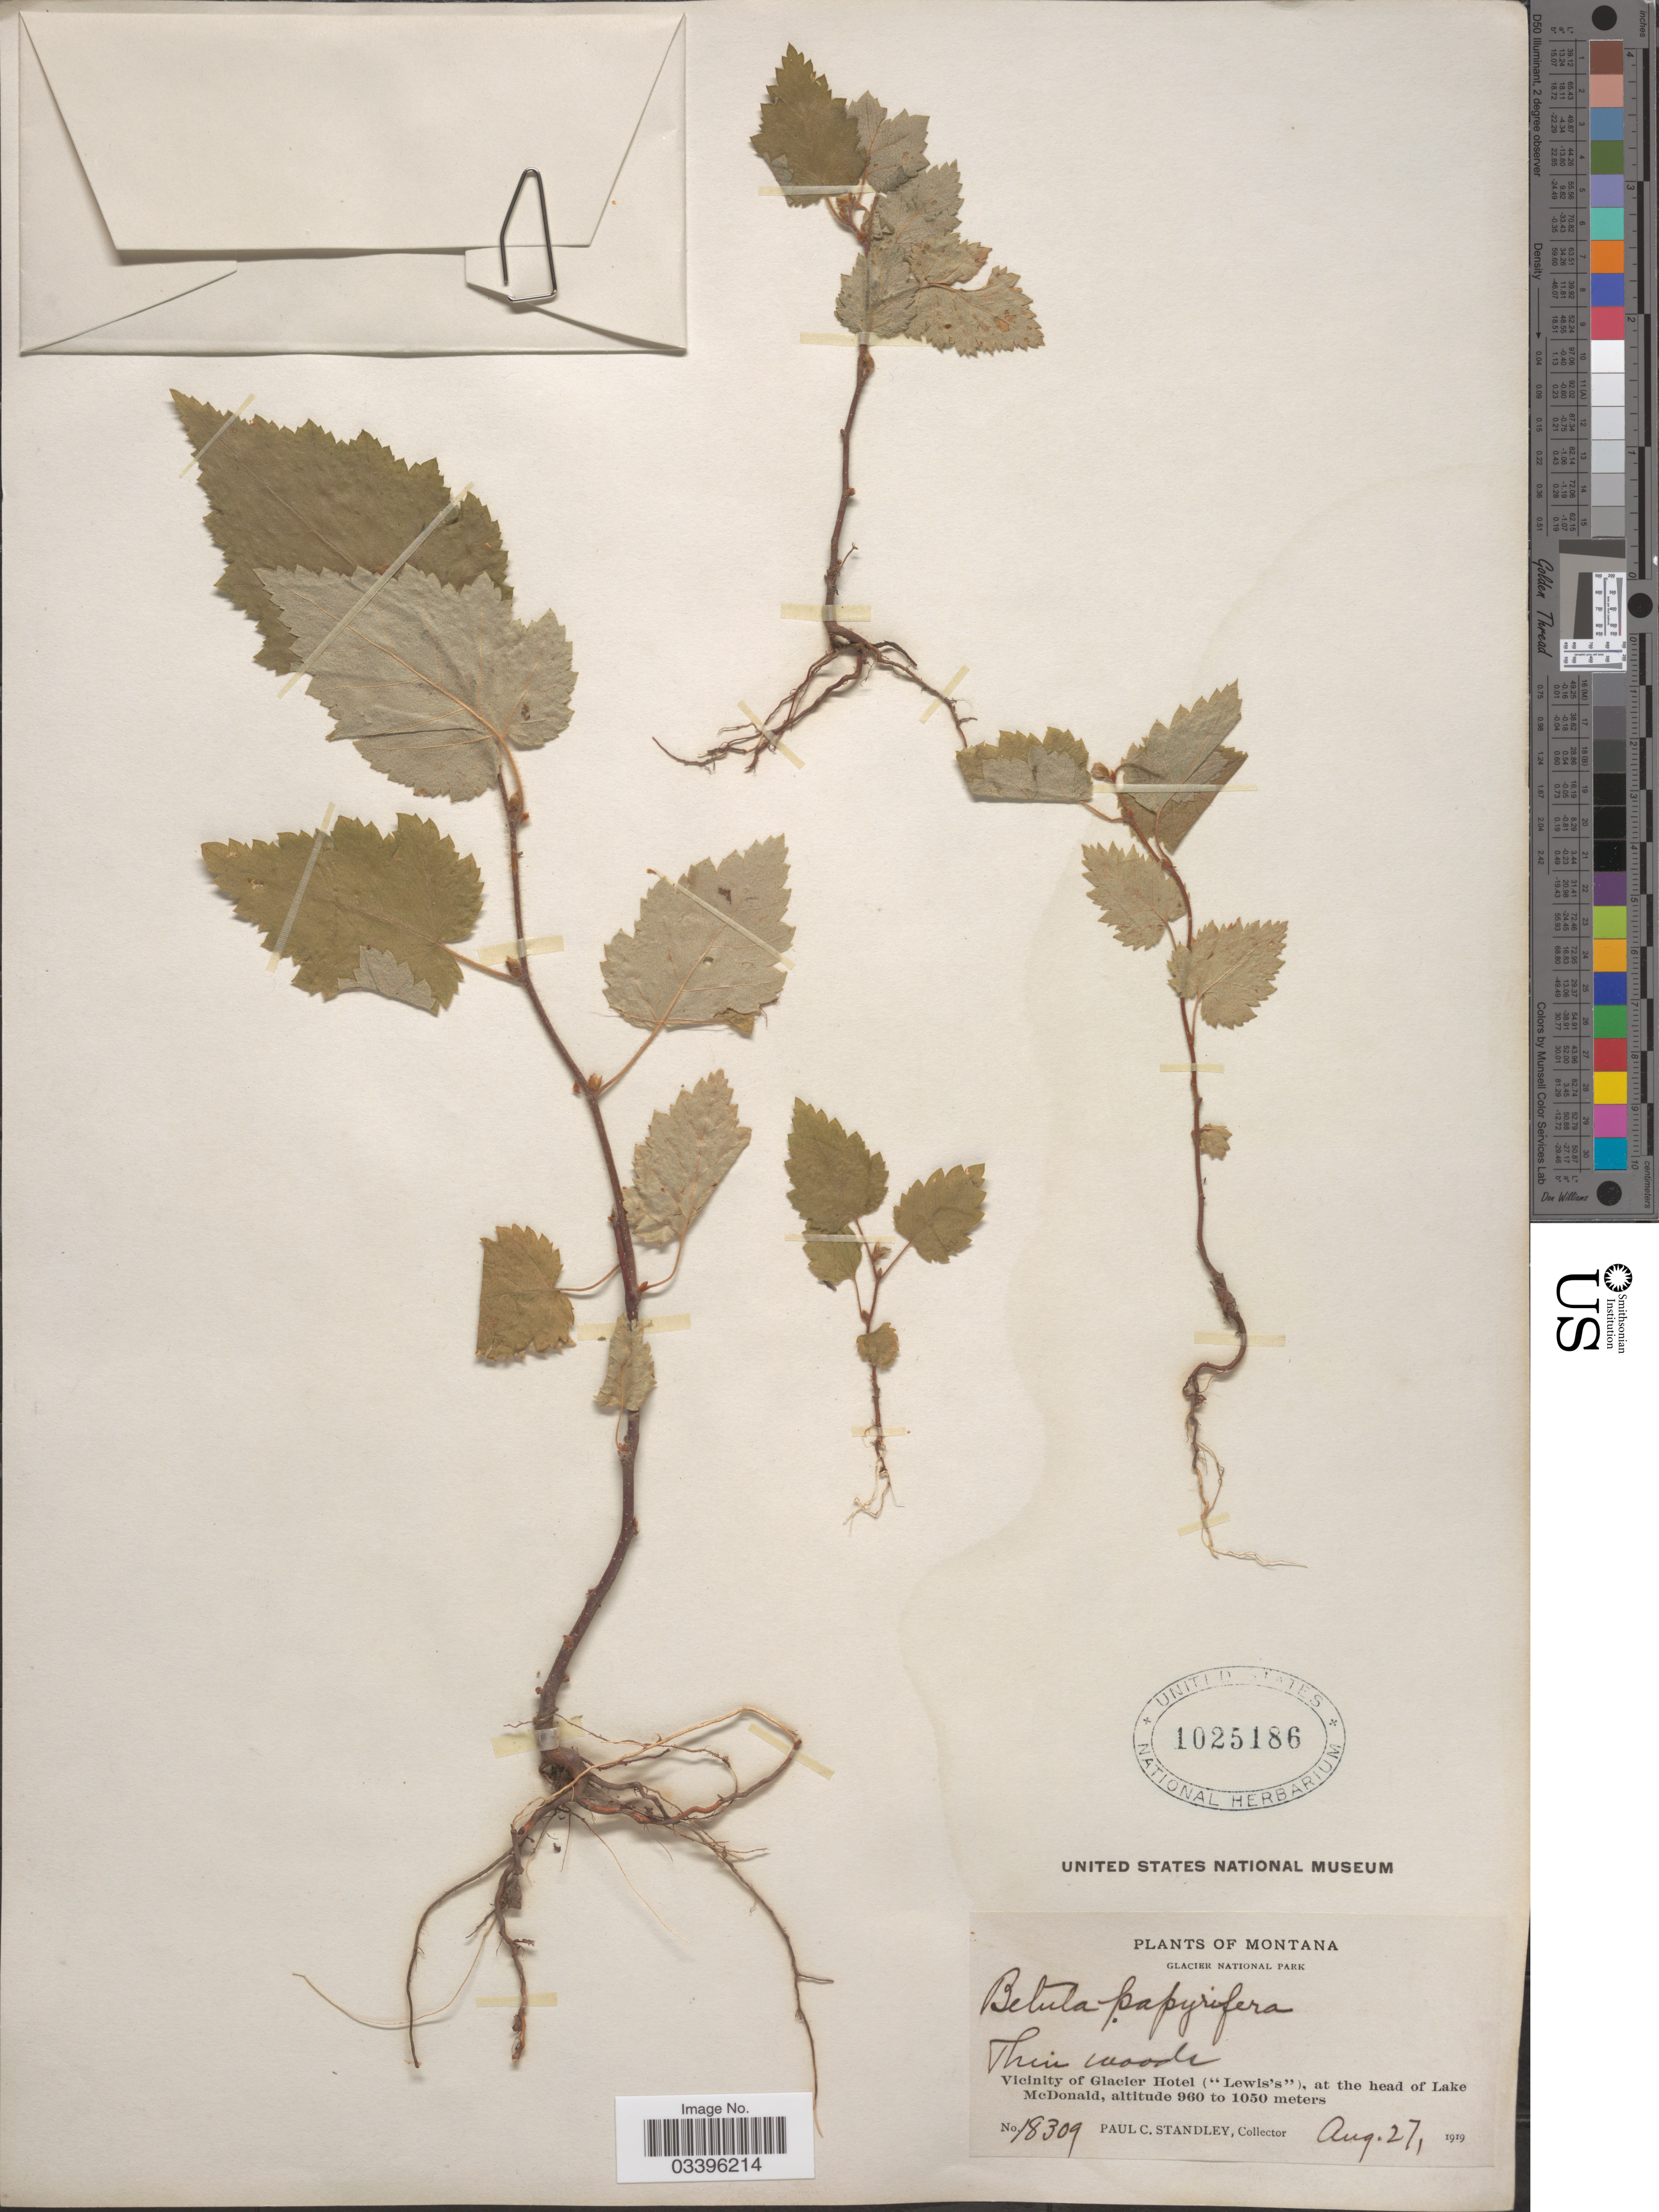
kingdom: Plantae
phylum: Tracheophyta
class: Magnoliopsida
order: Fagales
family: Betulaceae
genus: Betula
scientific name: Betula occidentalis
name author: Hook.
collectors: P. C. Standley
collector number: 18309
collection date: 1919-08-27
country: United States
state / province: Montana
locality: Glacier National Park. Vicinity of Glacier Hotel ("Lewis's"), at the head of Lake McDonald.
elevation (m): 960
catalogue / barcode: US 1025186